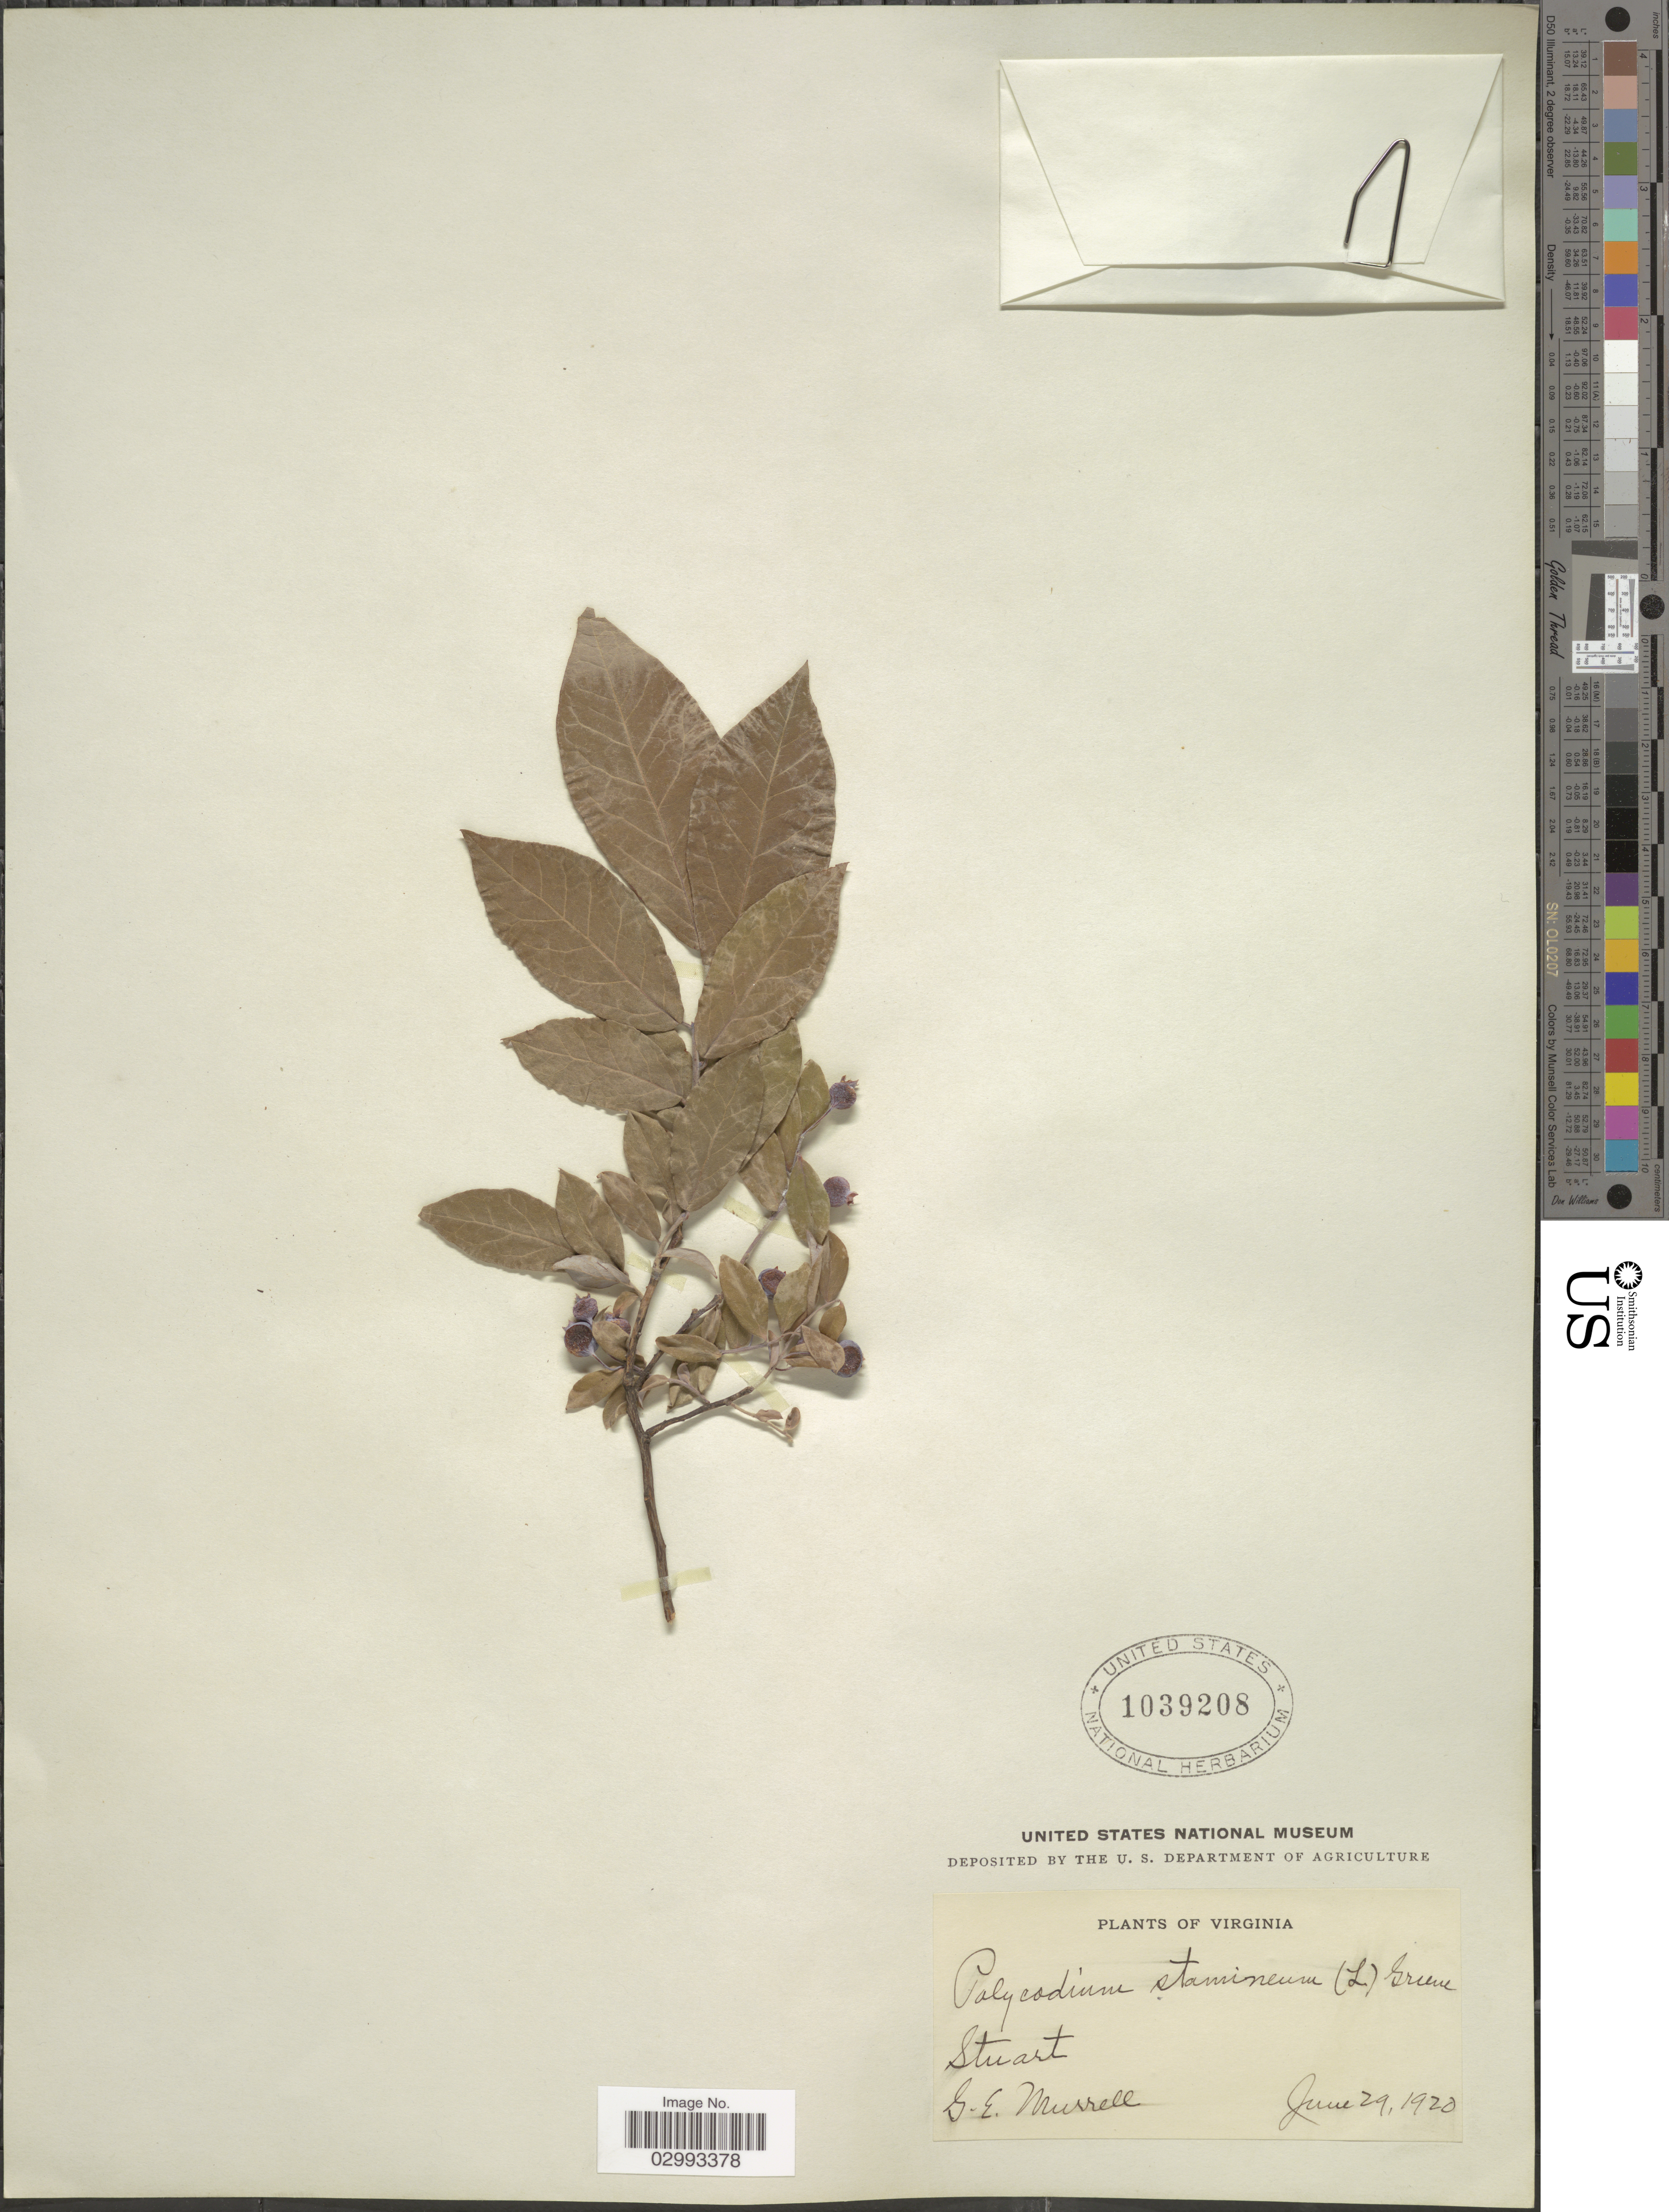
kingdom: Plantae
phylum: Tracheophyta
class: Magnoliopsida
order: Ericales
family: Ericaceae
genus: Polycodium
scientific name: Polycodium stamineum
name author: (L.) Greene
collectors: G. Murrell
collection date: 1920-06-29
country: United States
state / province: Virginia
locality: Stuart.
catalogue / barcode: US 1039208